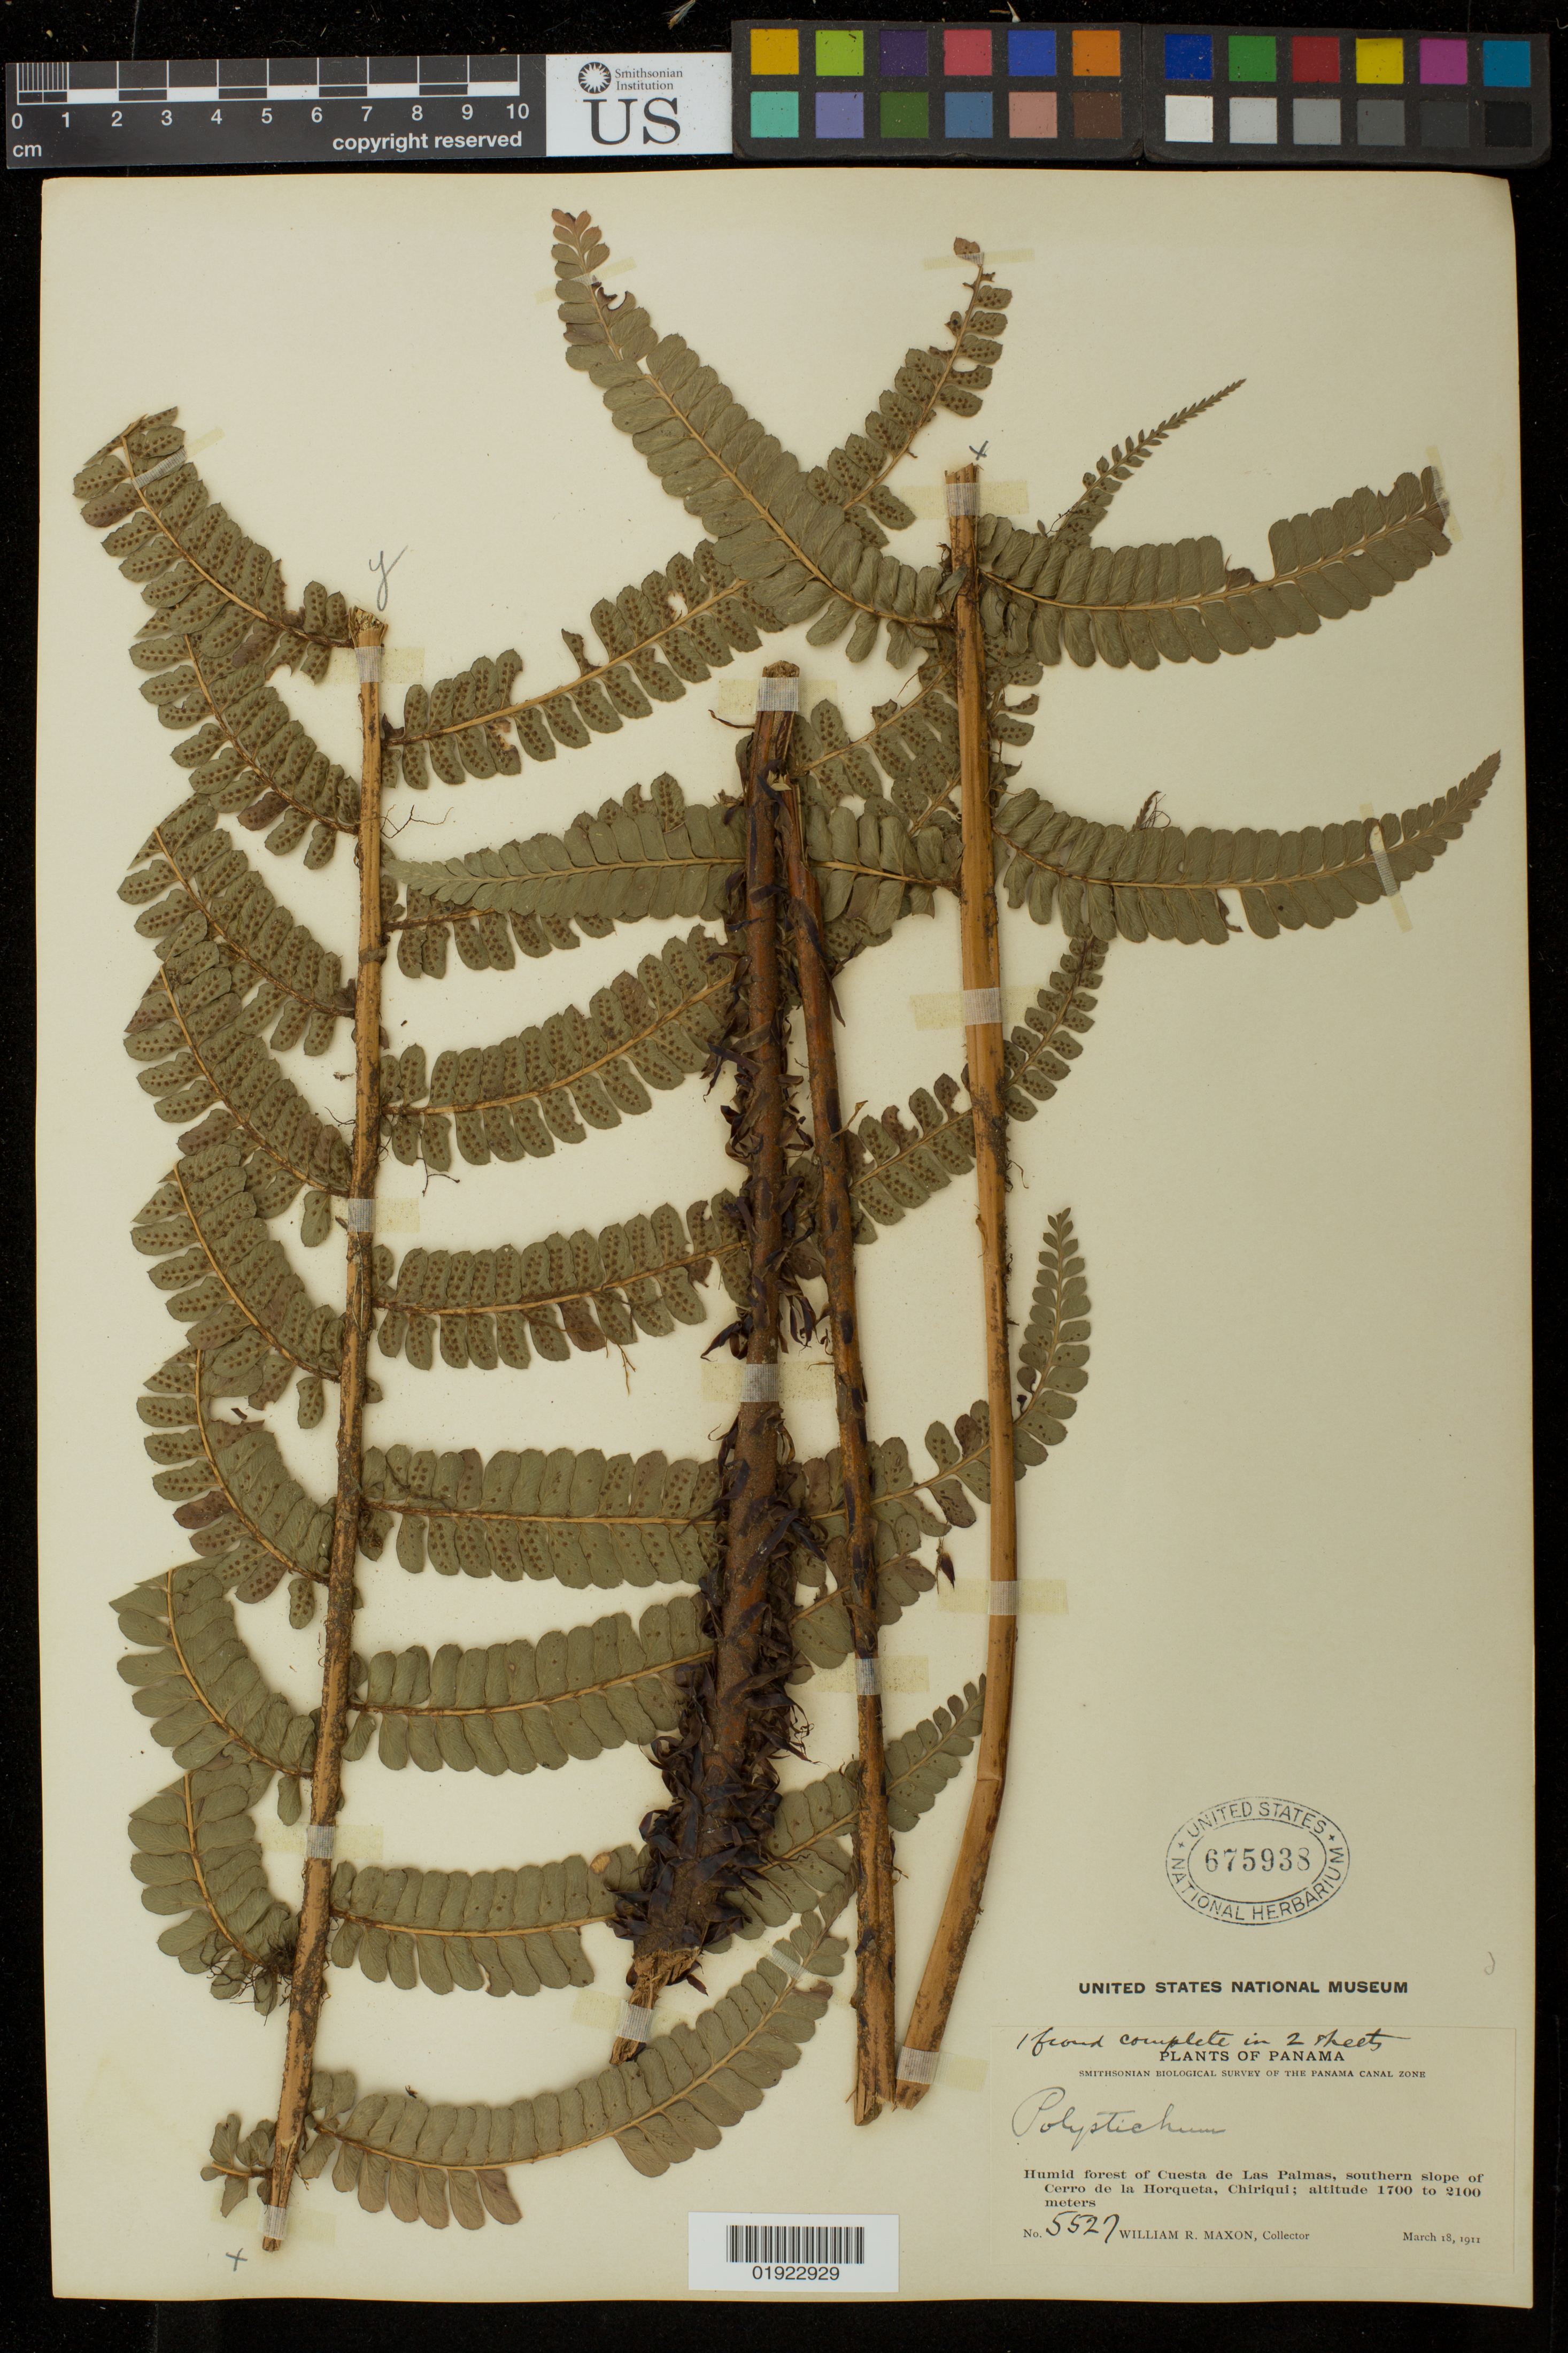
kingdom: Plantae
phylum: Tracheophyta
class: Polypodiopsida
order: Polypodiales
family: Dryopteridaceae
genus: Polystichum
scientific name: Polystichum sp.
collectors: W. R. Maxon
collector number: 5527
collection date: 1911-03-18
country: Panama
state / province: Chiriqui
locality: Humid forest of Cuesta de Las Palmas, southern slope of Cerro de la Horqueta.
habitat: Humid forest.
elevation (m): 1700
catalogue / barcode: US 675938